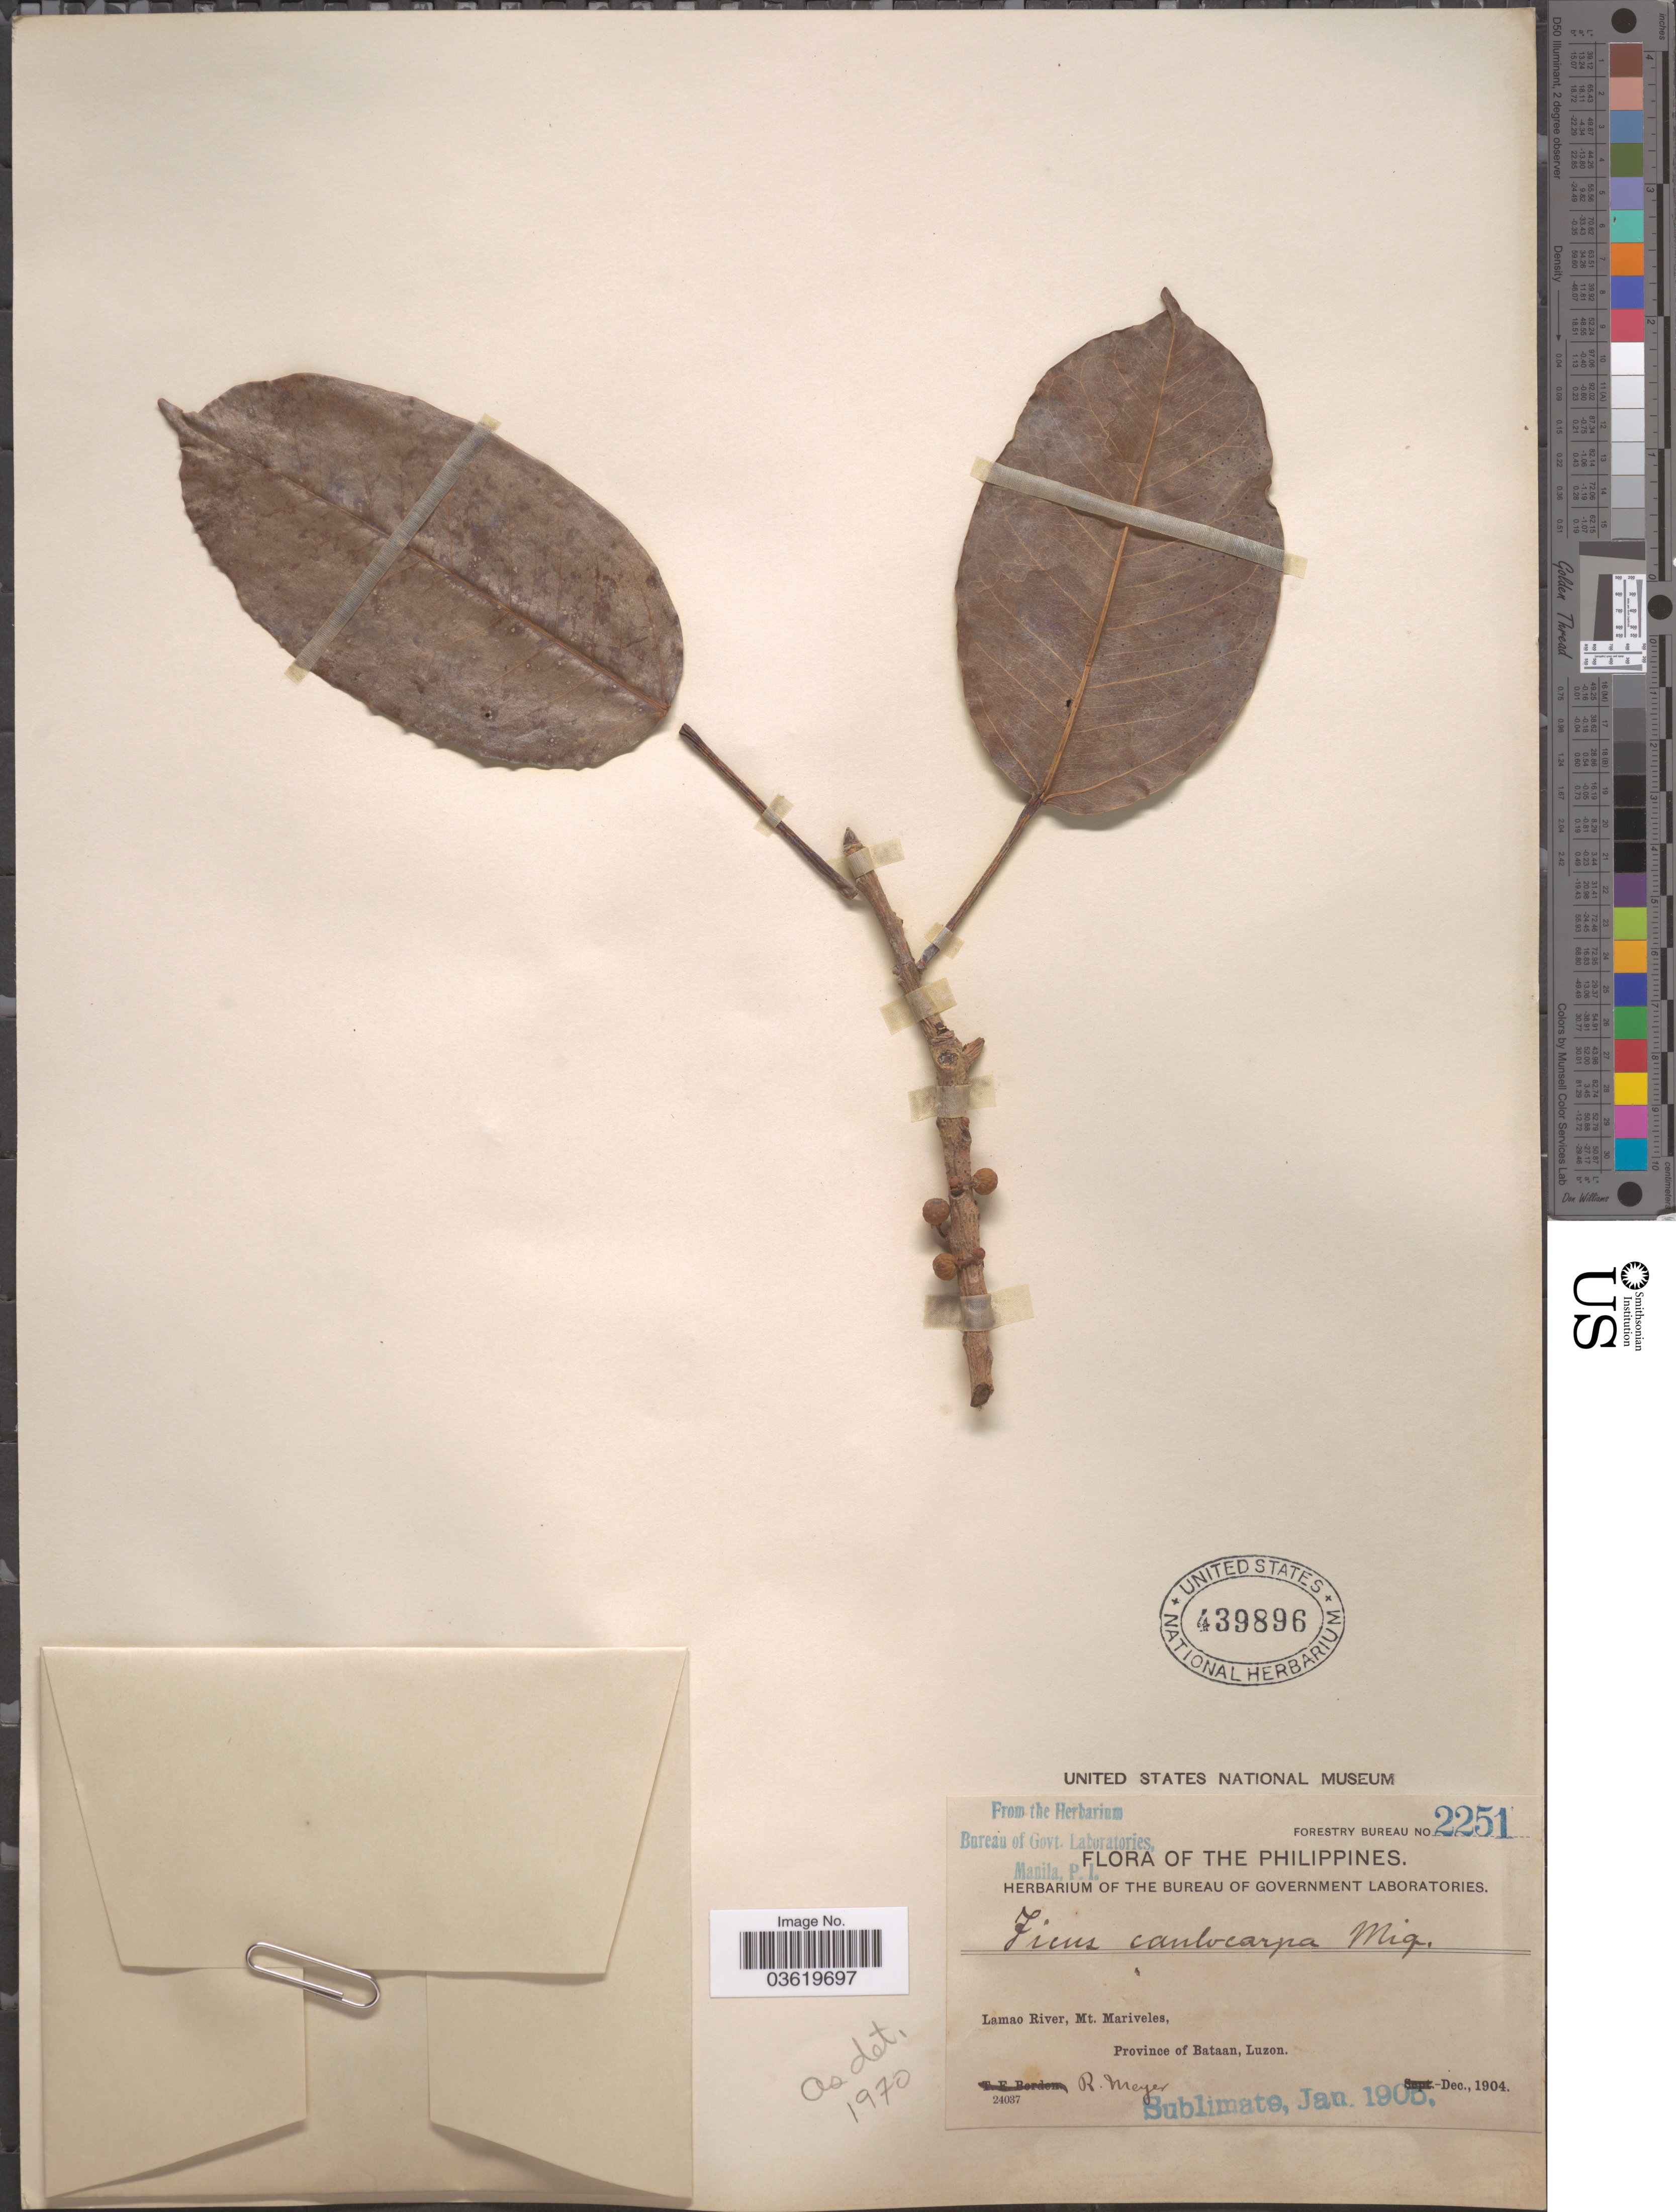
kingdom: Plantae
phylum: Tracheophyta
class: Magnoliopsida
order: Rosales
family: Moraceae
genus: Ficus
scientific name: Ficus stipulosa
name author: (Miq.) Miq.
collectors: R. Meyer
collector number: Forestry Bureau 2251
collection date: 1904-12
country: Philippines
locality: Lamao River, Mt. Mariveles, Province of Bataan, Luzon.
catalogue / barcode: US 439896